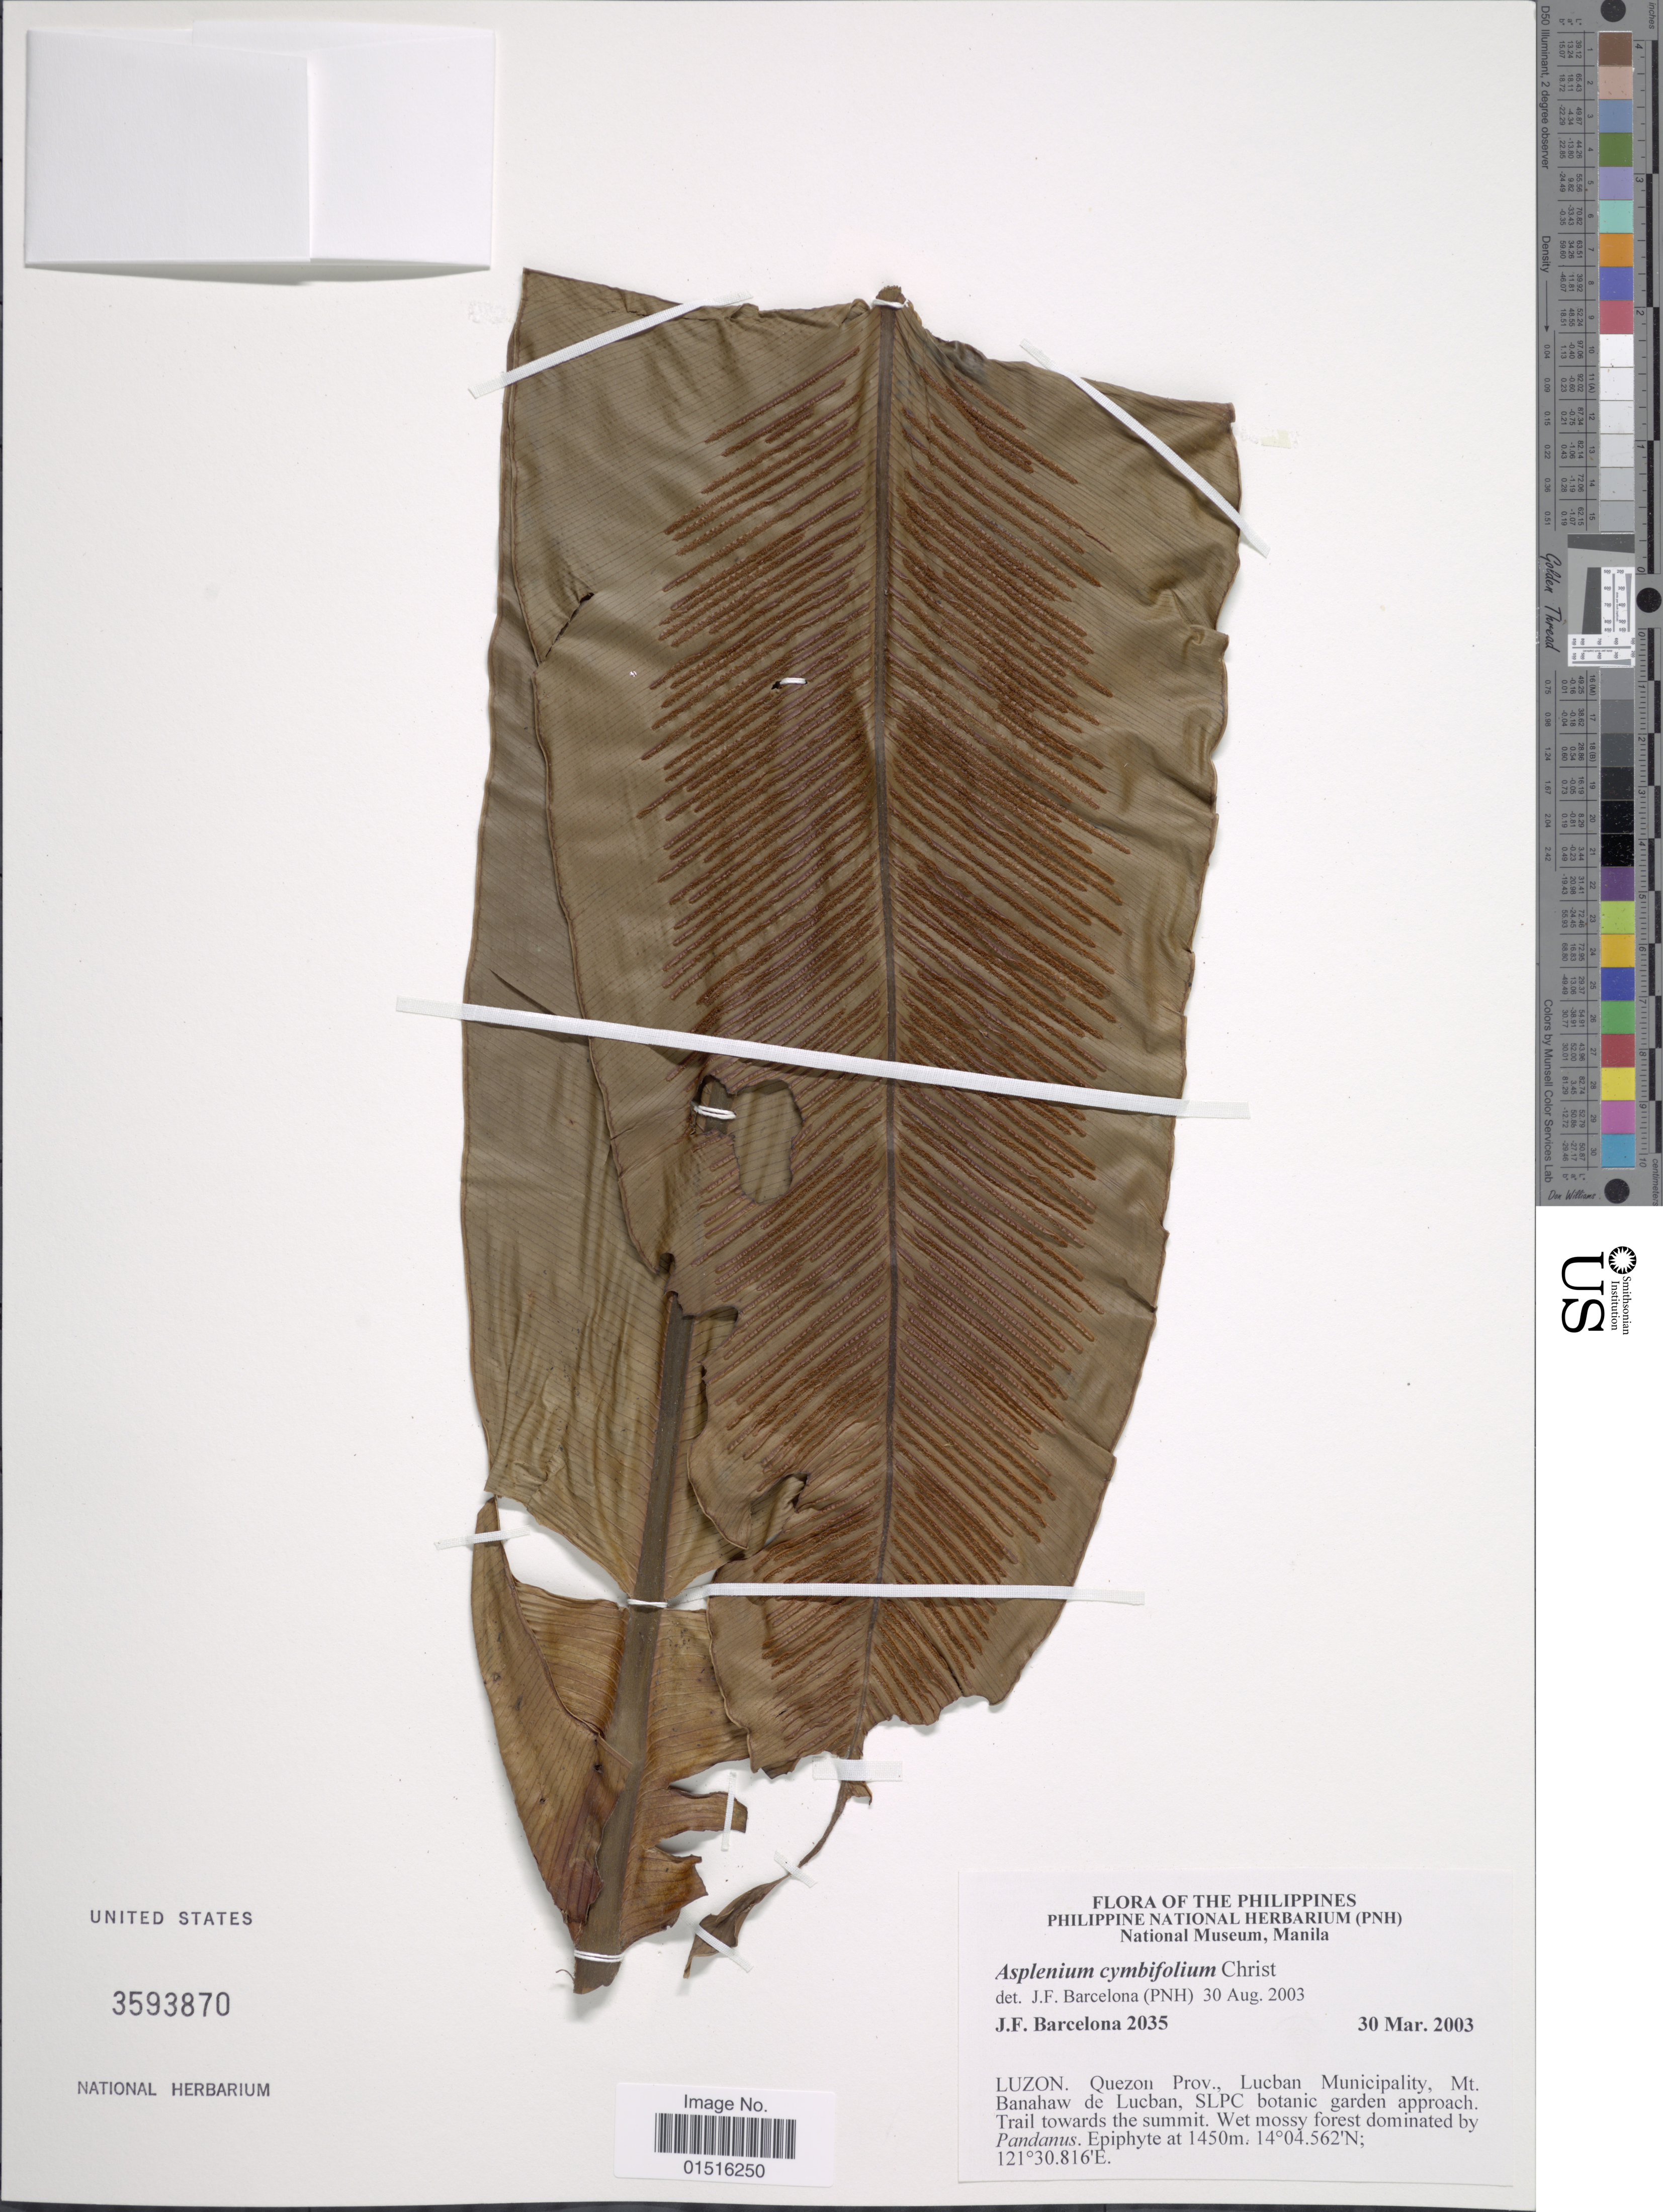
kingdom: Plantae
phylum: Tracheophyta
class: Polypodiopsida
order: Polypodiales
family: Aspleniaceae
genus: Asplenium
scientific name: Asplenium cymbifolium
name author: Christ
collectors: J. F. Barcelona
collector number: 2035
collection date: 2003-03-30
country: Philippines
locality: Luzon, Quezon Prov., Lucban Municipality, Mt. Banagaw de Lucban, SLPC botanic garden approach. Trail towards the summit.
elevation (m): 1450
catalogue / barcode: US 3593870